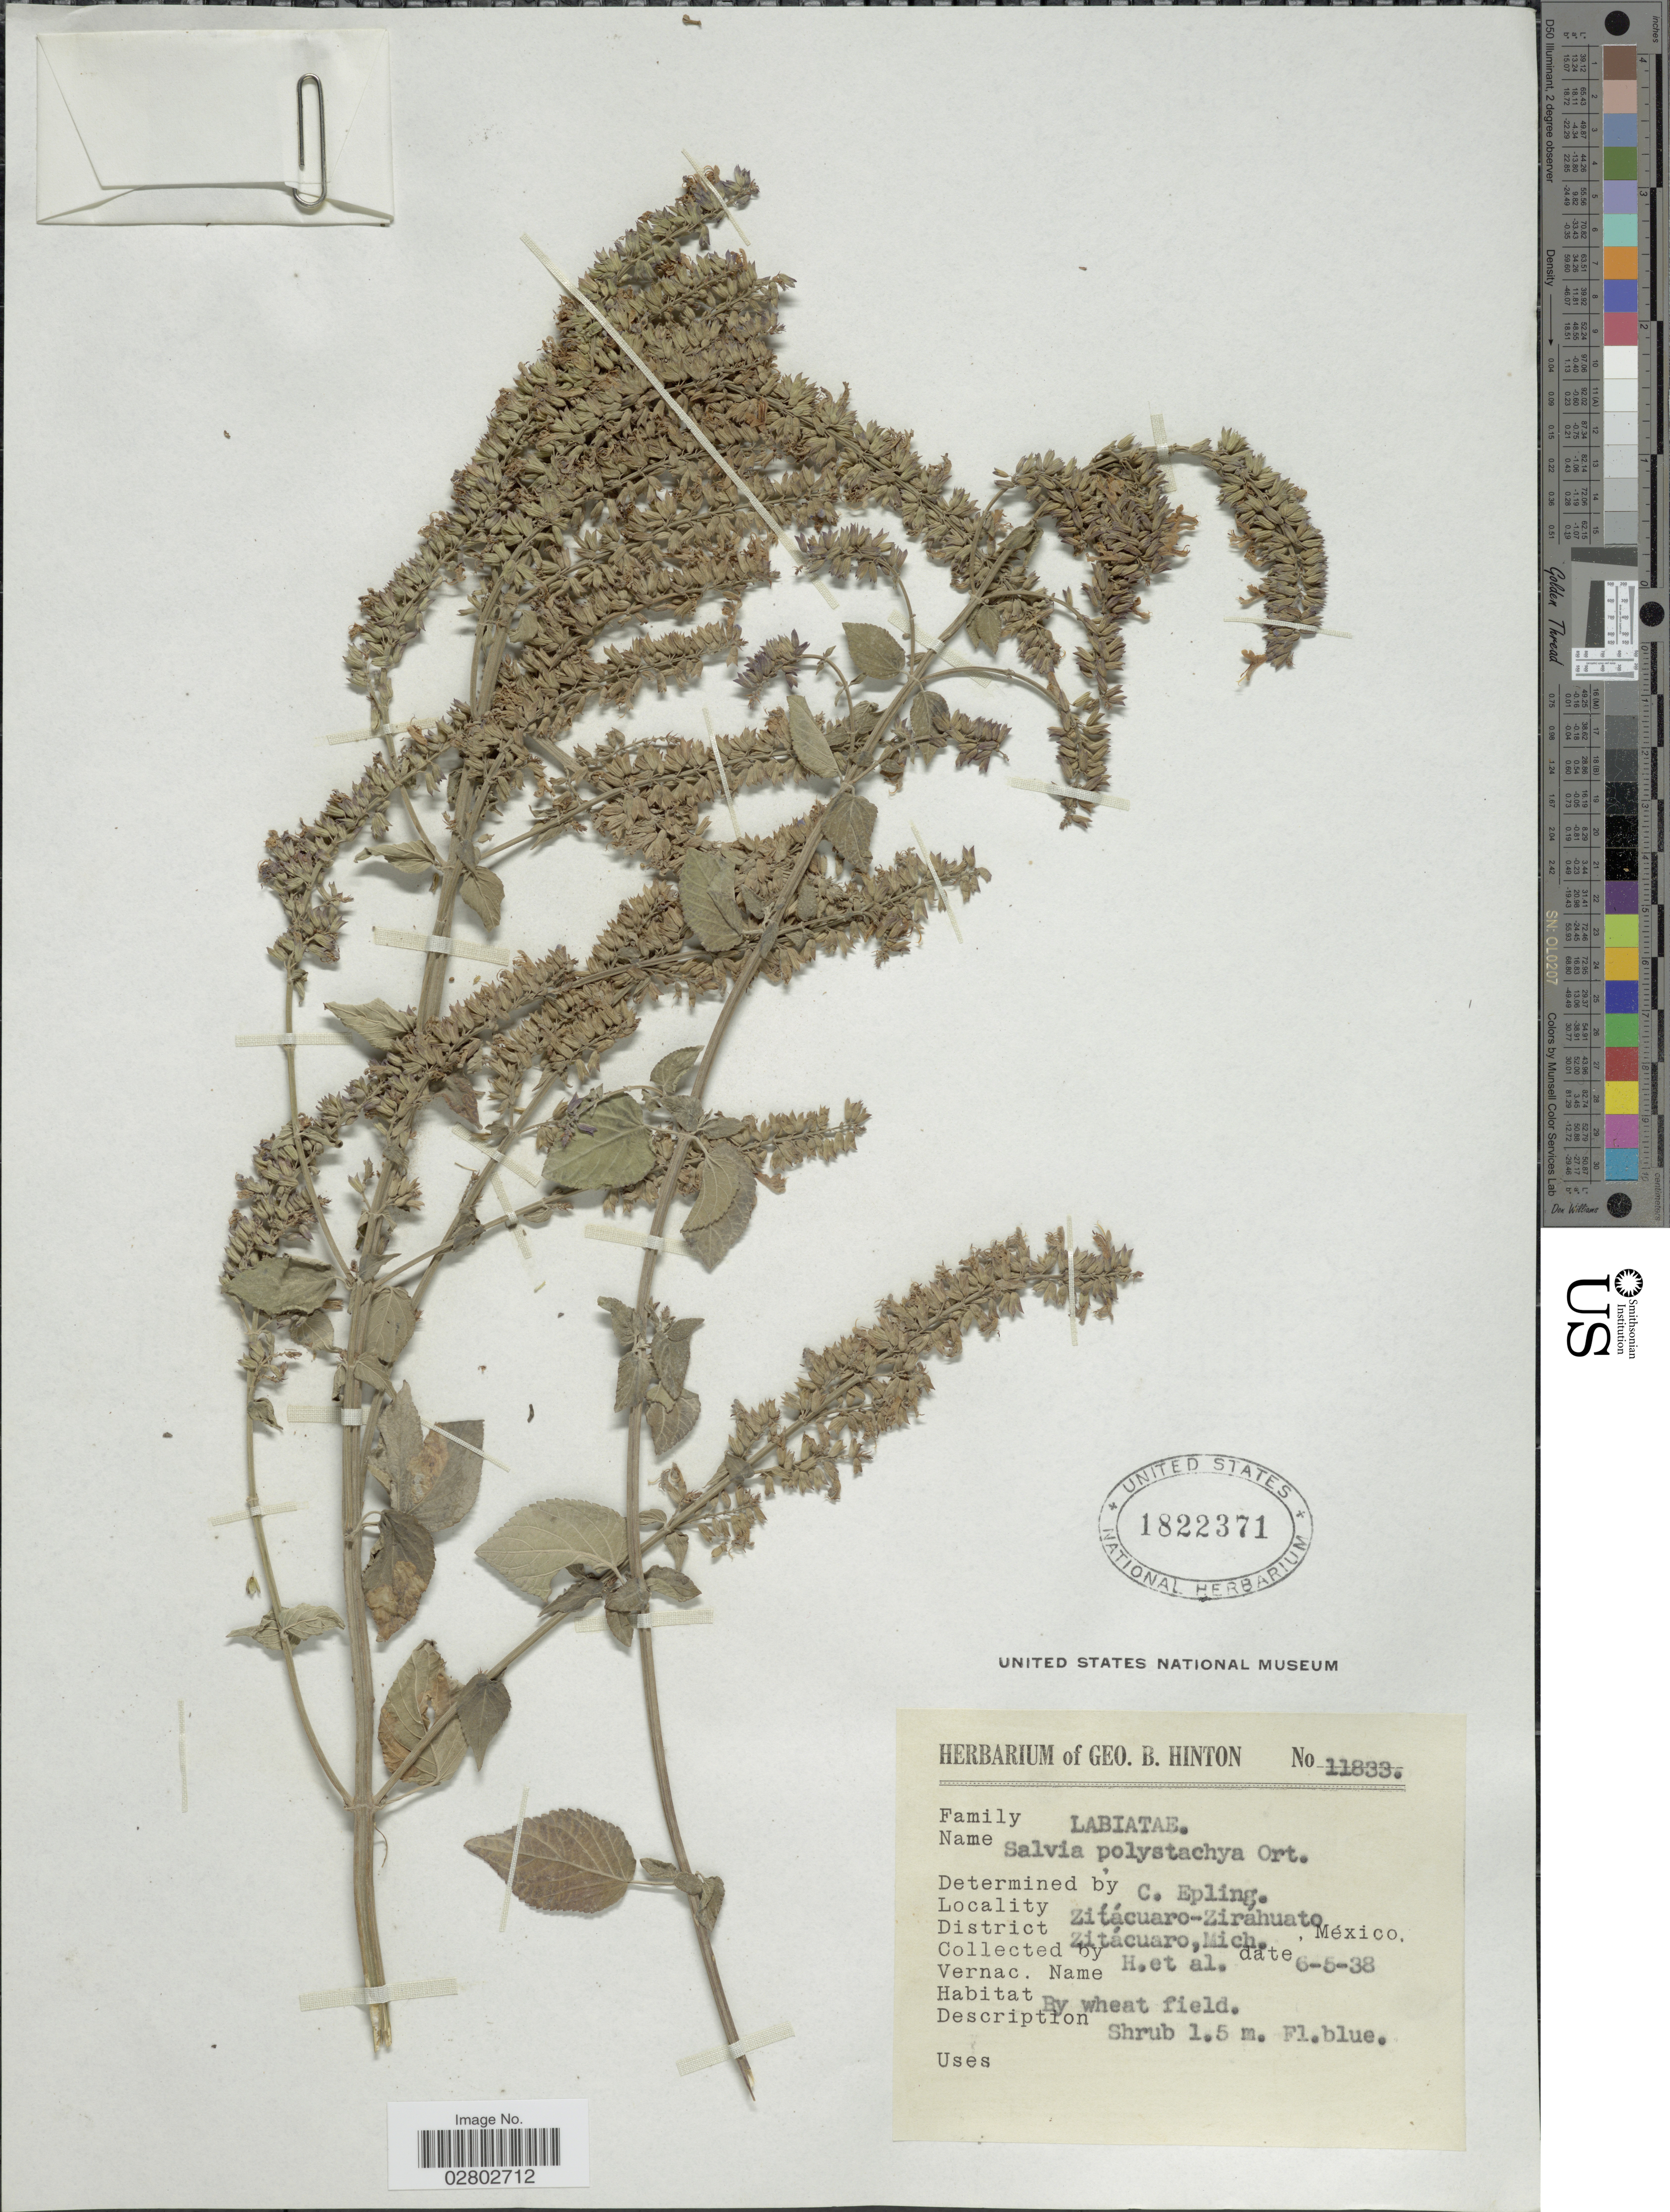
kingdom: Plantae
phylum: Tracheophyta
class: Magnoliopsida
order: Lamiales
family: Lamiaceae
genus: Salvia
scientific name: Salvia polystachya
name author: Cav.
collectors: G. B. Hinton & et al.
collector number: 11833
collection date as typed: Transcribed d/m/y: 5/6/38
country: Mexico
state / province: Michoacán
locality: Zitácuaro-Zirahuato, District Zitácuaro.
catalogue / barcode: US 1822371